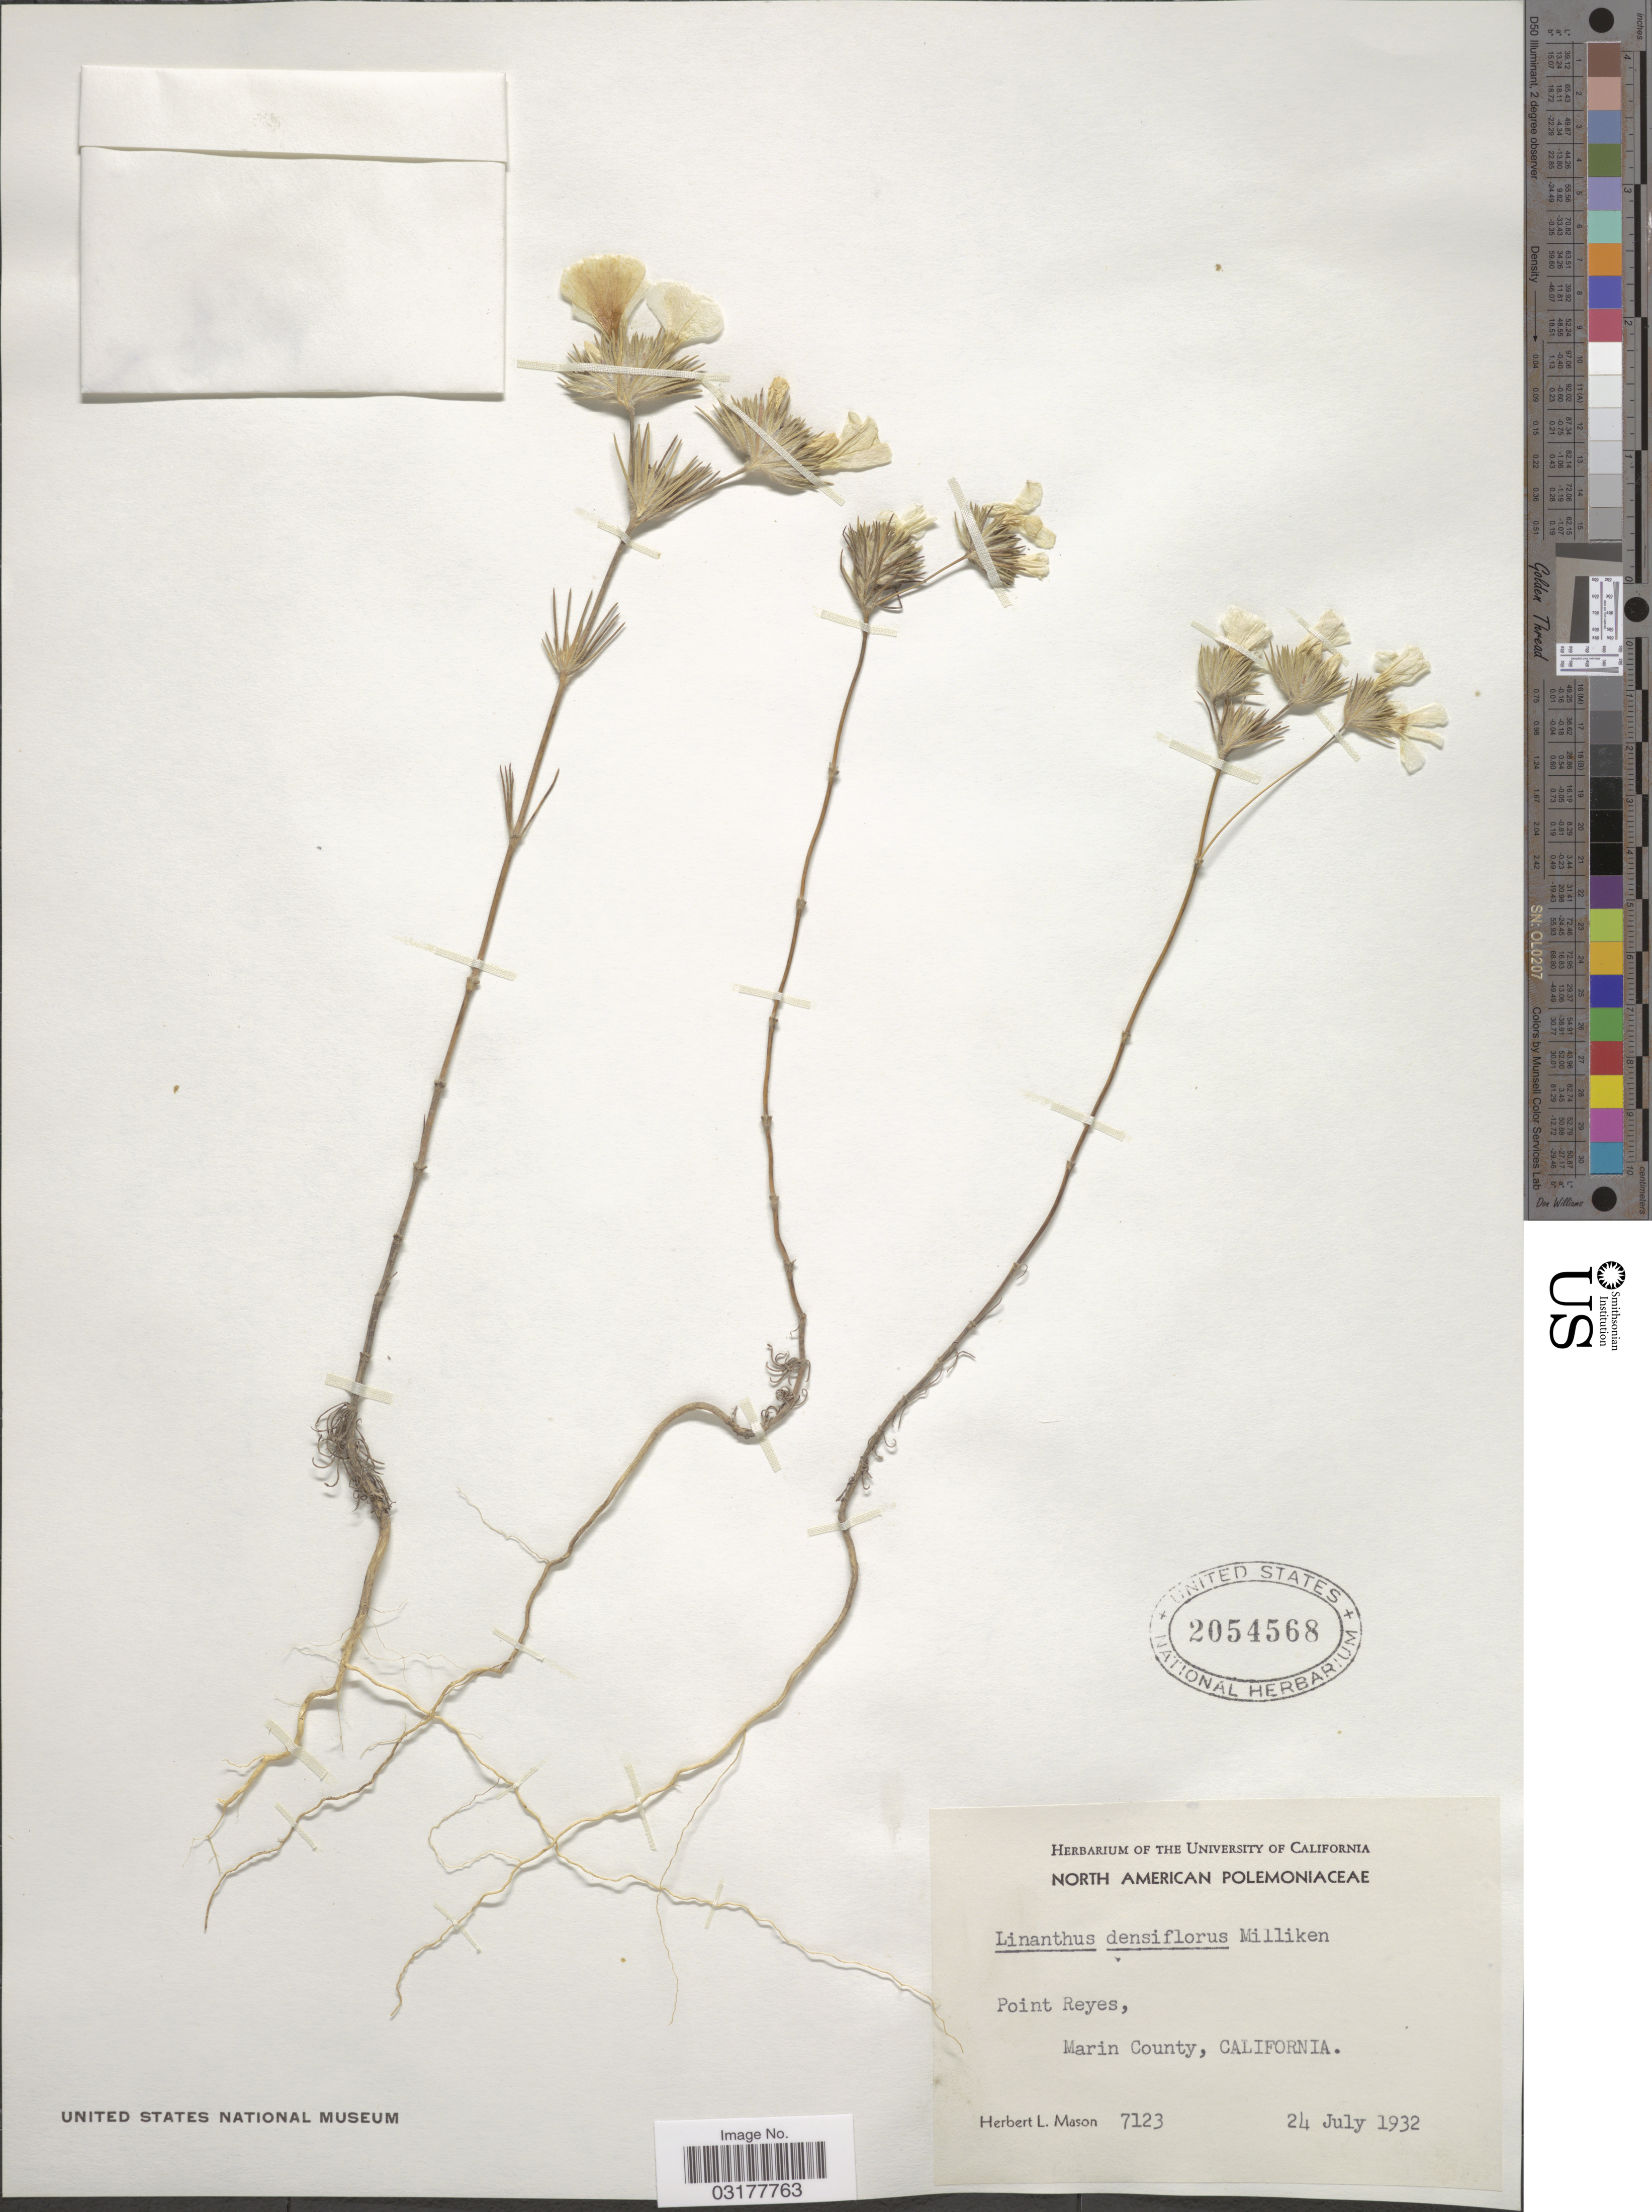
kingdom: Plantae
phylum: Tracheophyta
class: Magnoliopsida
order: Ericales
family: Polemoniaceae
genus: Leptosiphon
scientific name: Leptosiphon grandiflorus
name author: Benth.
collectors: H. L. Mason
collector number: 7123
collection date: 1932-07-24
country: United States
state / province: California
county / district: Marin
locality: Point Reyes, Marin County.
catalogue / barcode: US 2054568